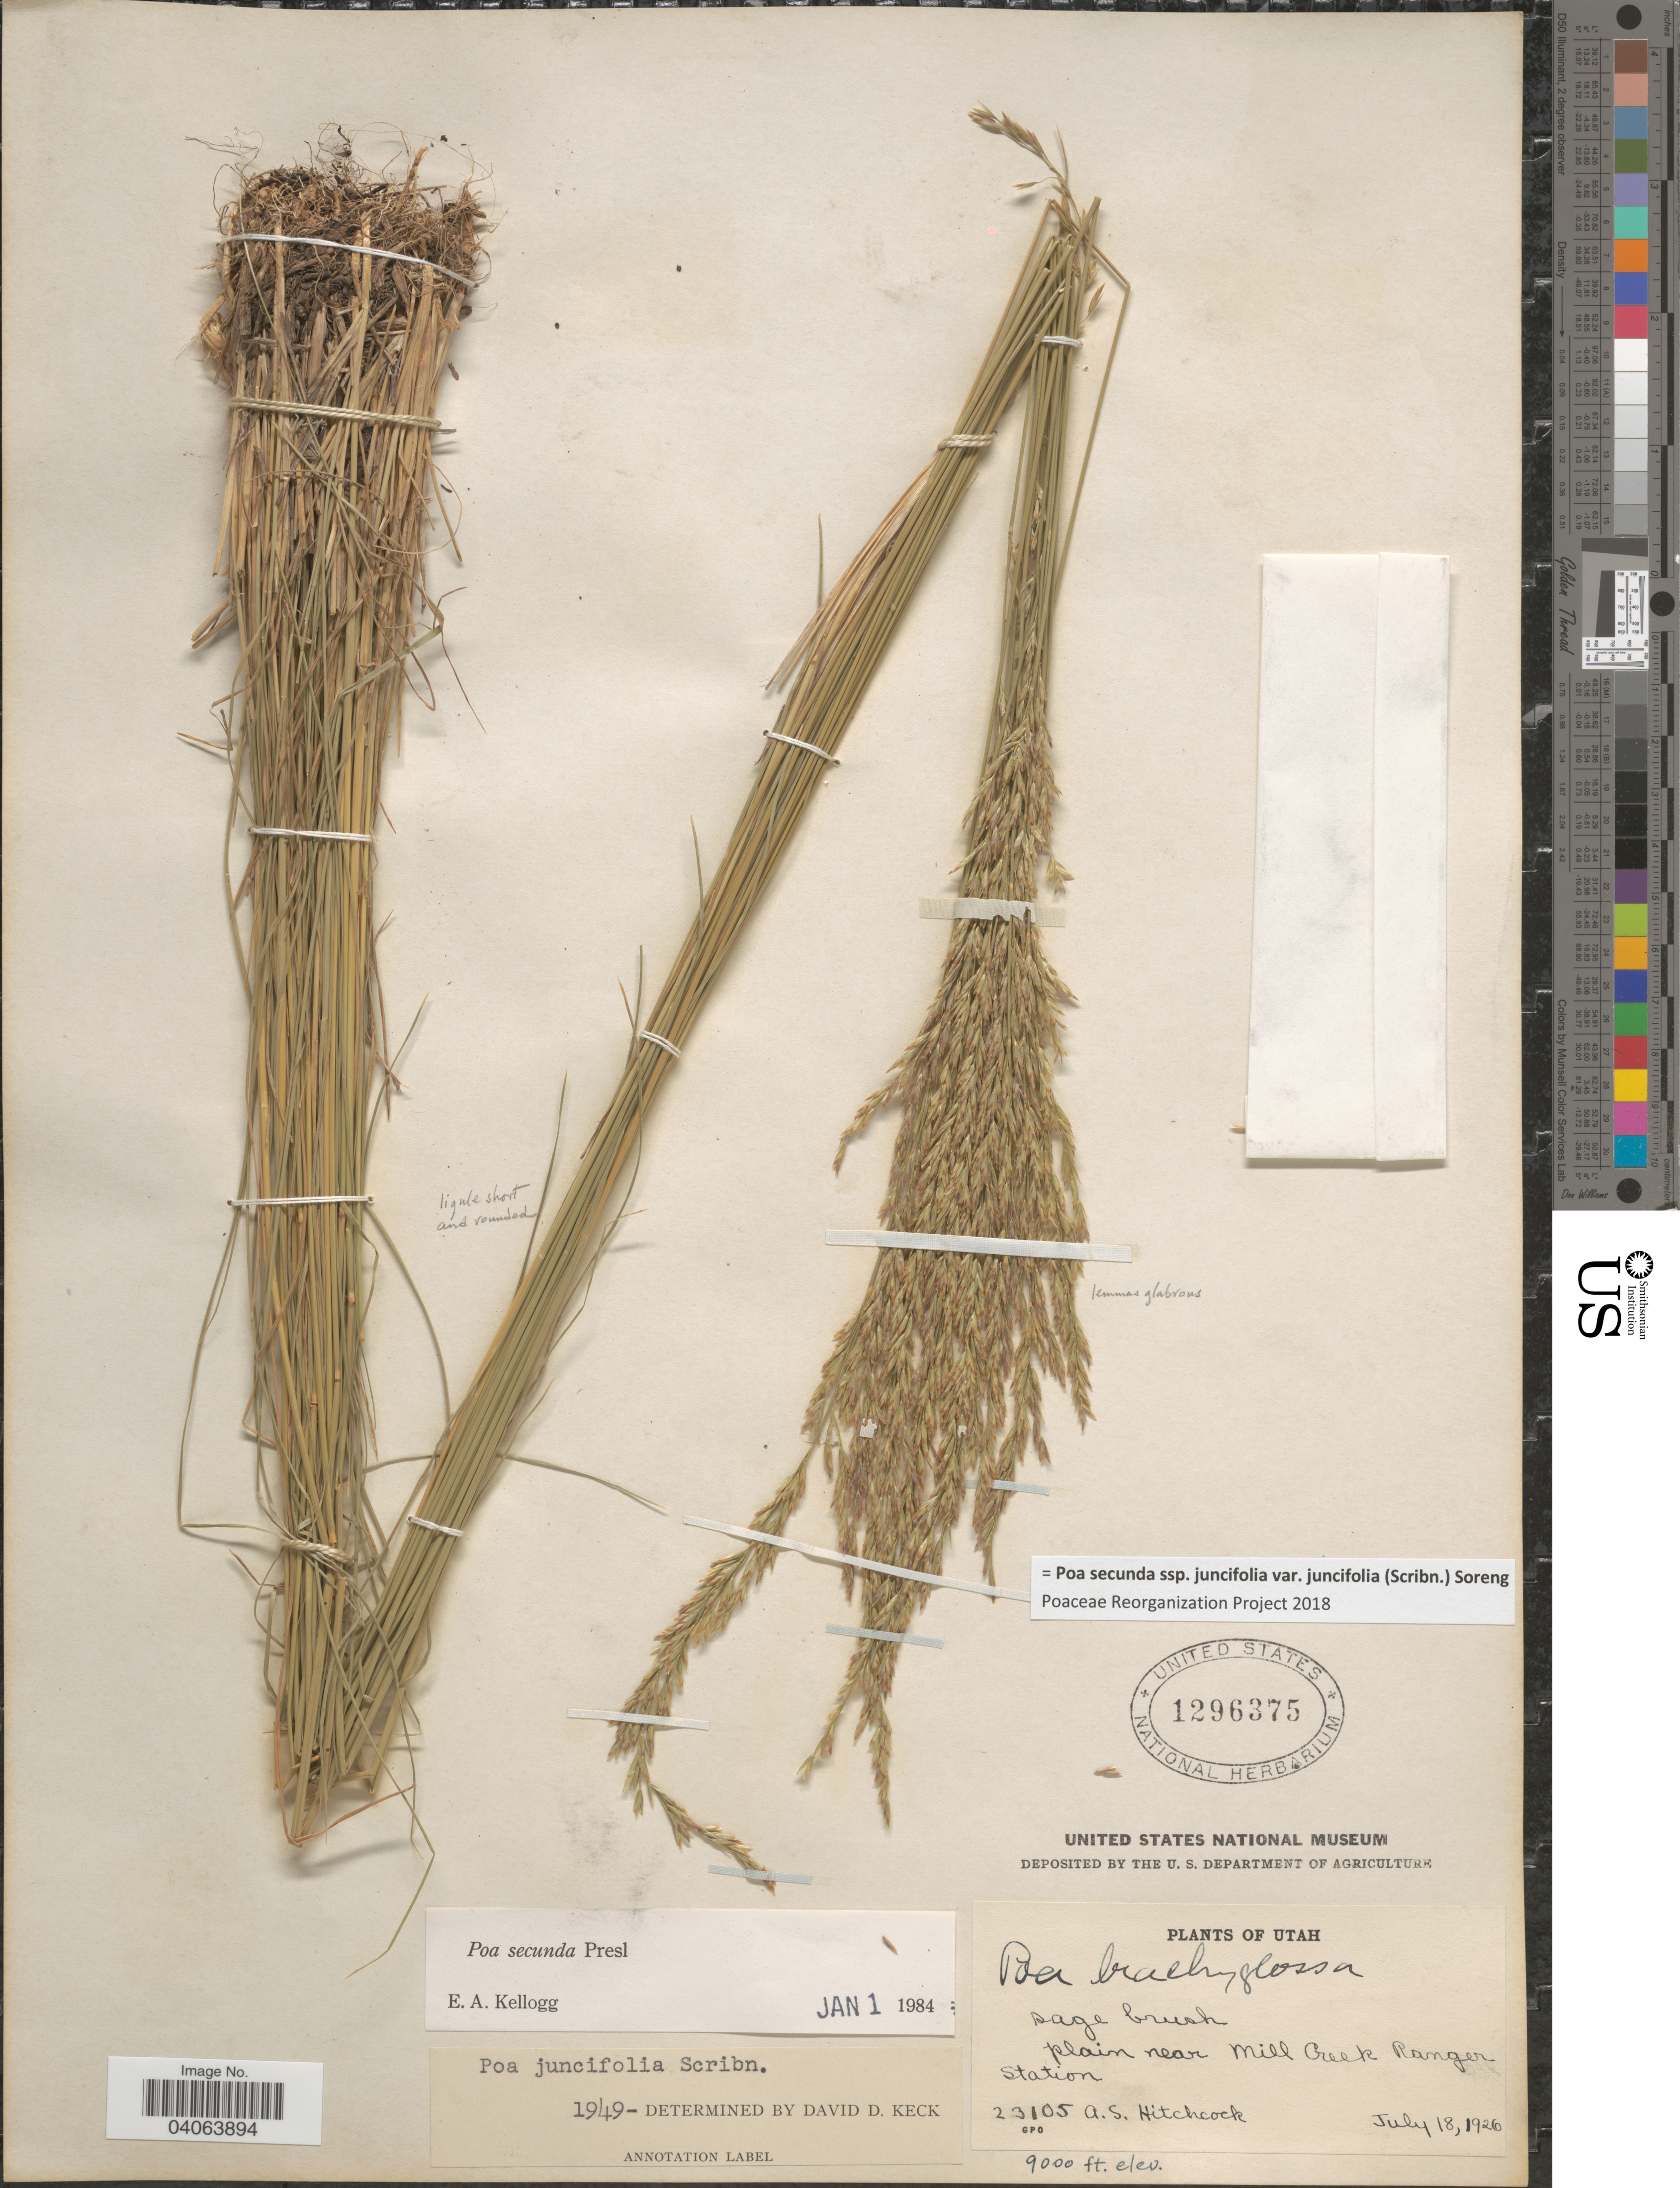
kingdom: Plantae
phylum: Tracheophyta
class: Liliopsida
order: Poales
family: Poaceae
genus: Poa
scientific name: Poa secunda subsp. juncifolia var. juncifolia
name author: (Scribn.) Soreng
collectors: A. S. Hitchcock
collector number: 23105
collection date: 1926-07-18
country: United States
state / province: Utah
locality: Plain near Mill Creek Ranger Station.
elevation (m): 2743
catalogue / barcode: US 1296375